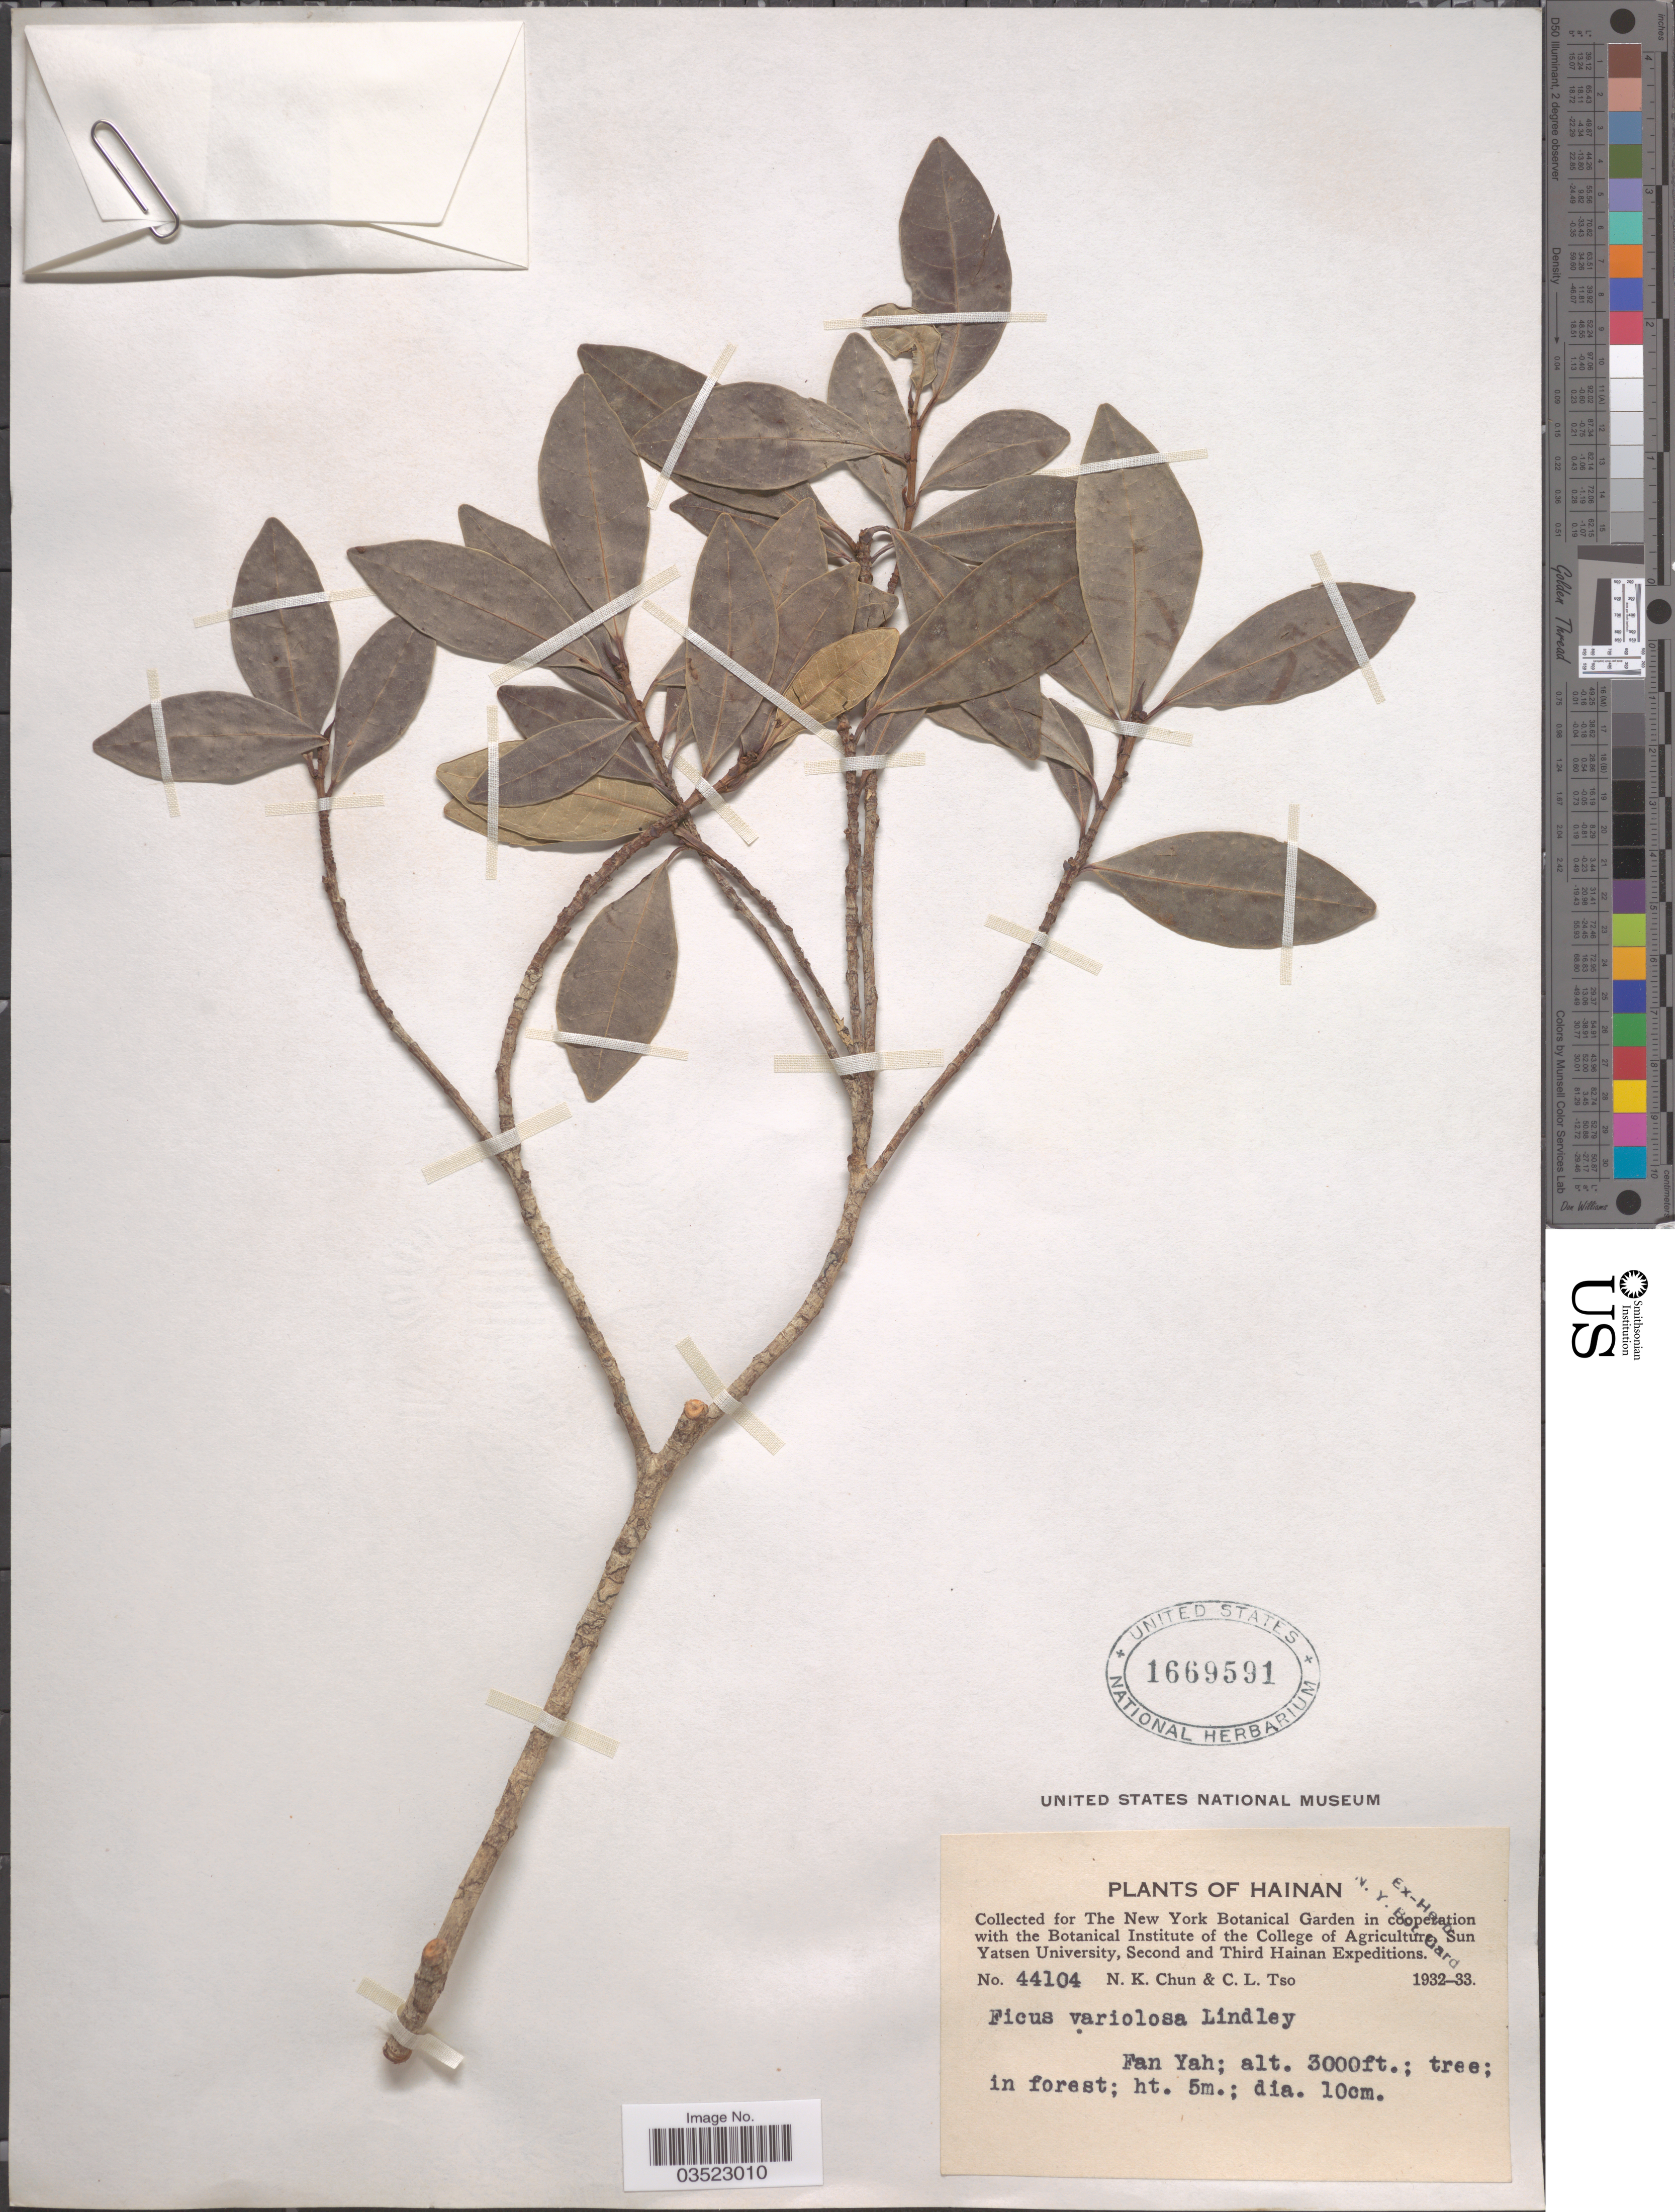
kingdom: Plantae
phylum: Tracheophyta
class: Magnoliopsida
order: Rosales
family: Moraceae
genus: Ficus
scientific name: Ficus variolosa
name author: Lindl. ex Benth.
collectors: N. K. Chun & C. Tso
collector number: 44104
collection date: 1932/1933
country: China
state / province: Hainan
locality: Second and Third Hainan Expeditions. Fan Yah.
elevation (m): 914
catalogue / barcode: US 1669591